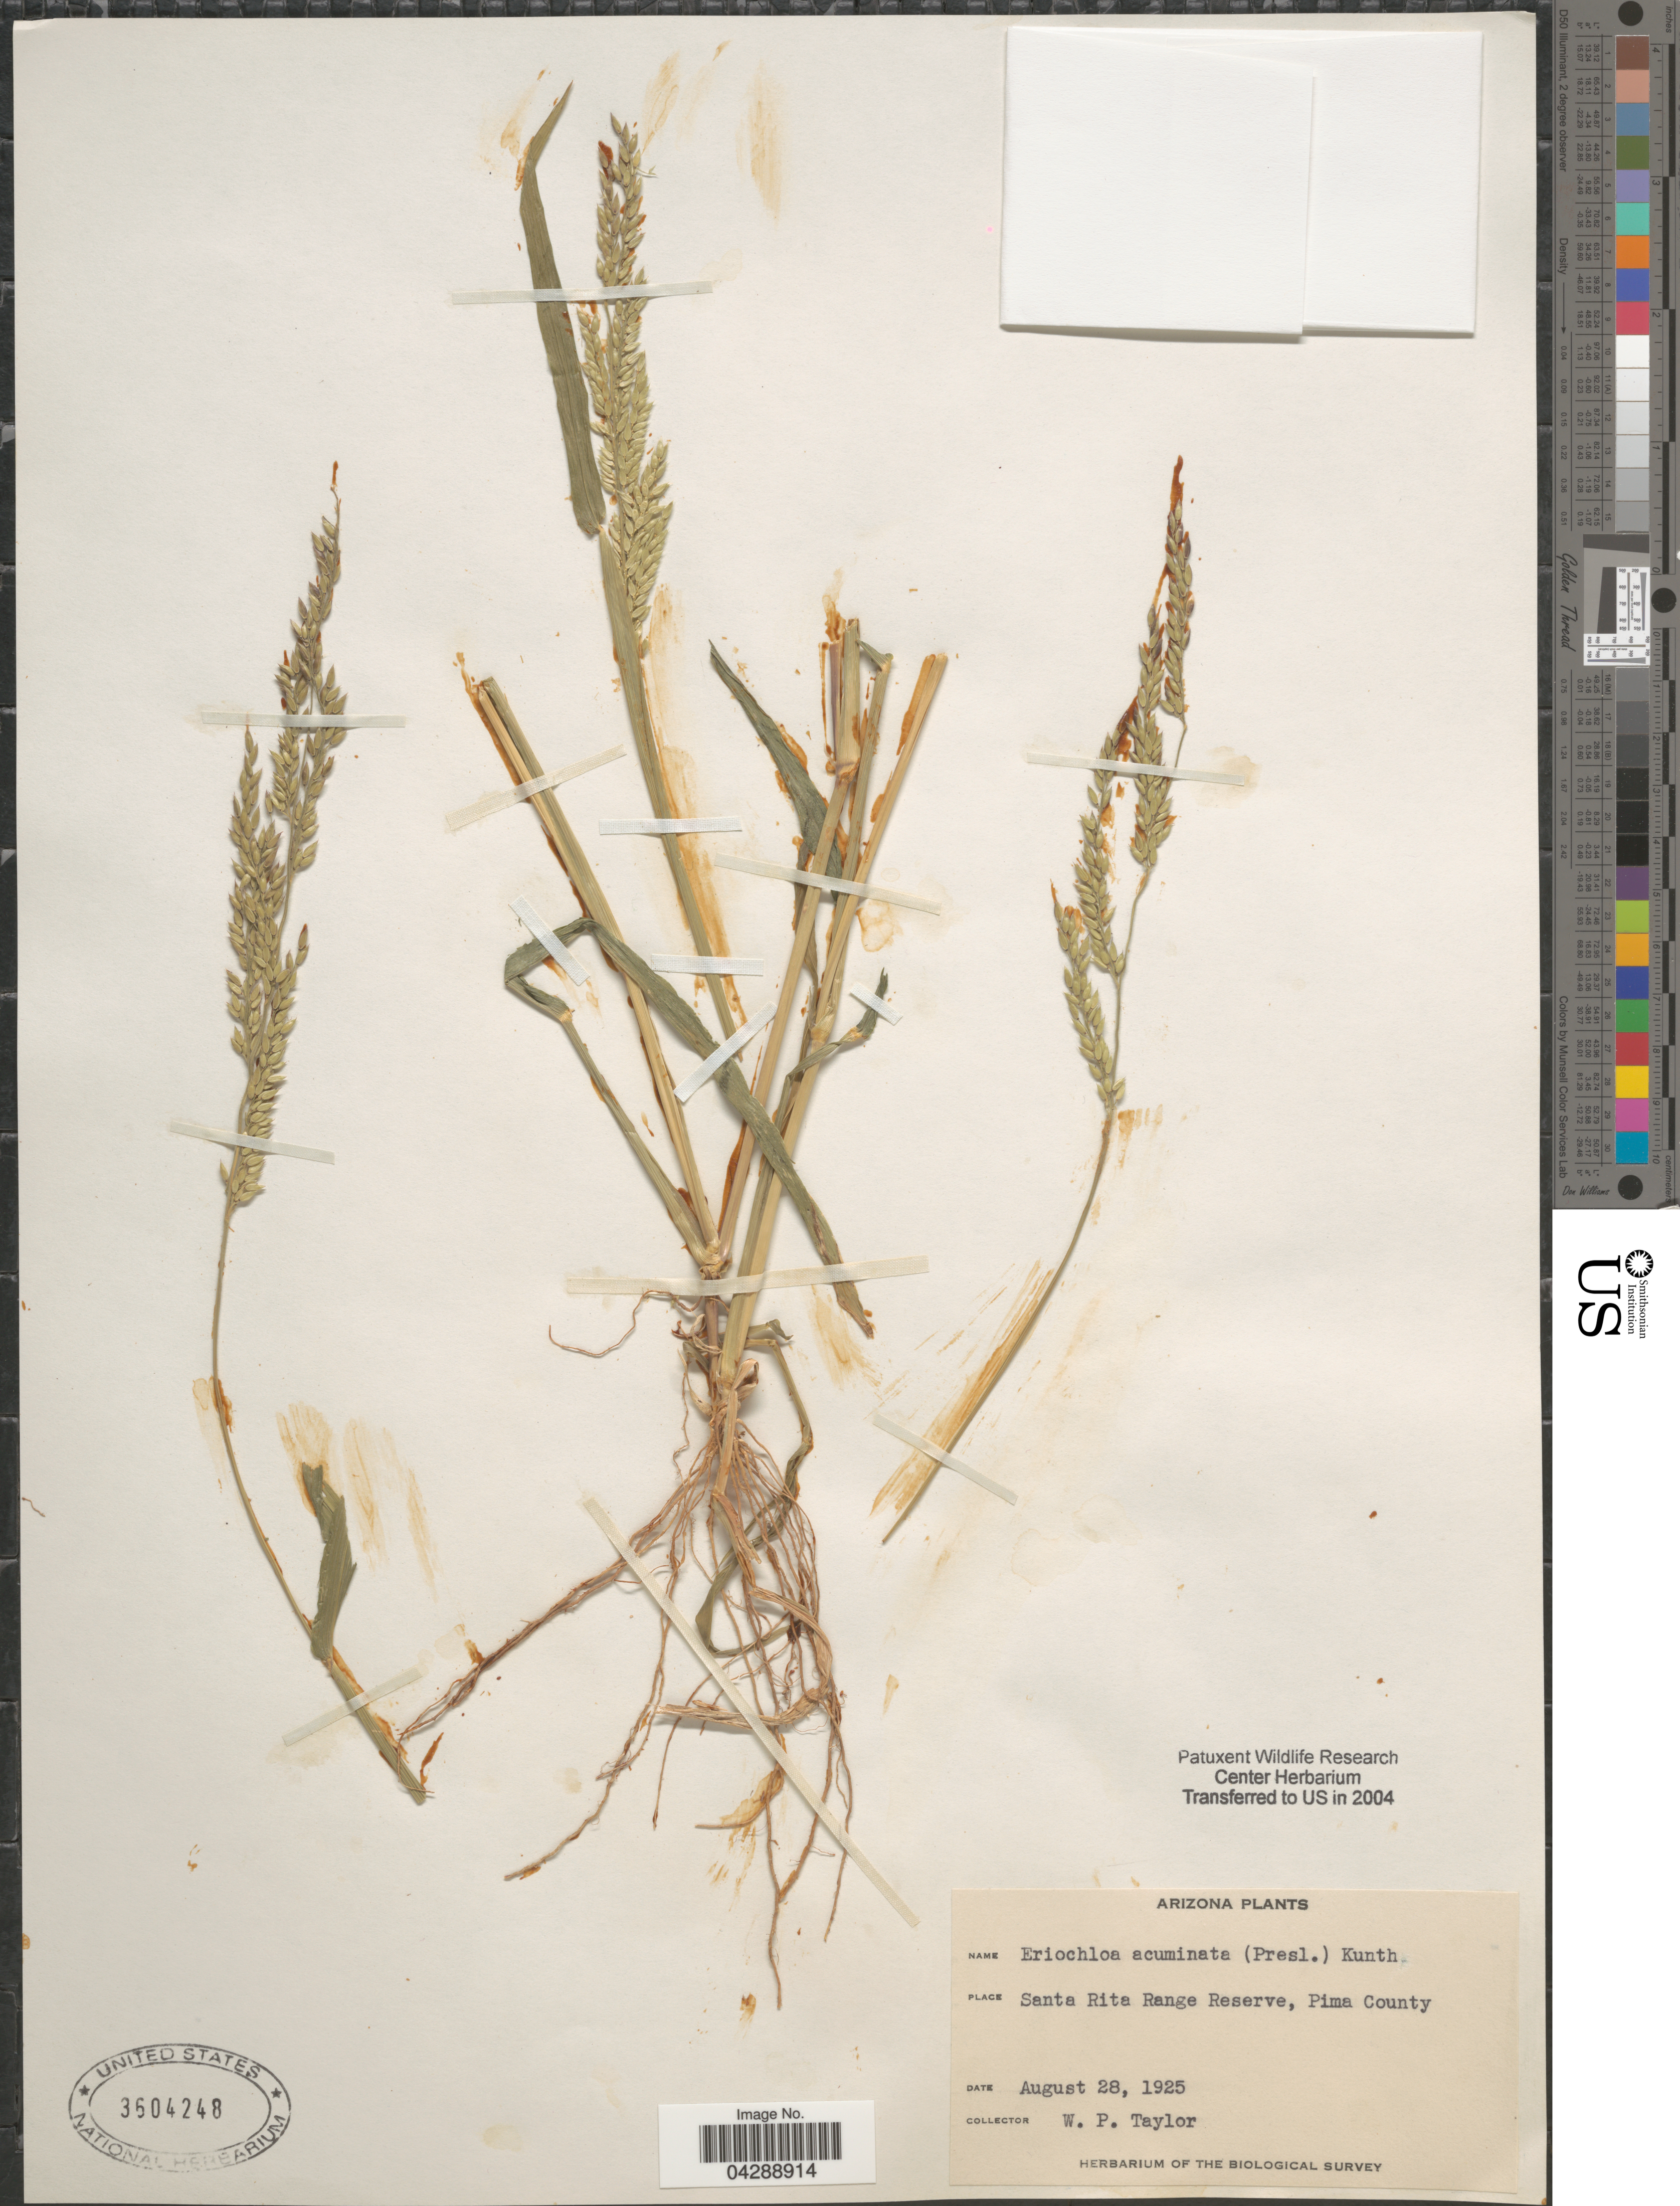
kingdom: Plantae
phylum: Tracheophyta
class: Liliopsida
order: Poales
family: Poaceae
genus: Eriochloa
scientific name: Eriochloa acuminata var. acuminata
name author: (J. Presl) Kunth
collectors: W. P. Taylor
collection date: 1925-08-28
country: United States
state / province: Arizona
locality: Santa Rita Range Reserve, Pima County. The Biological Survey.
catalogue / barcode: US 3604248